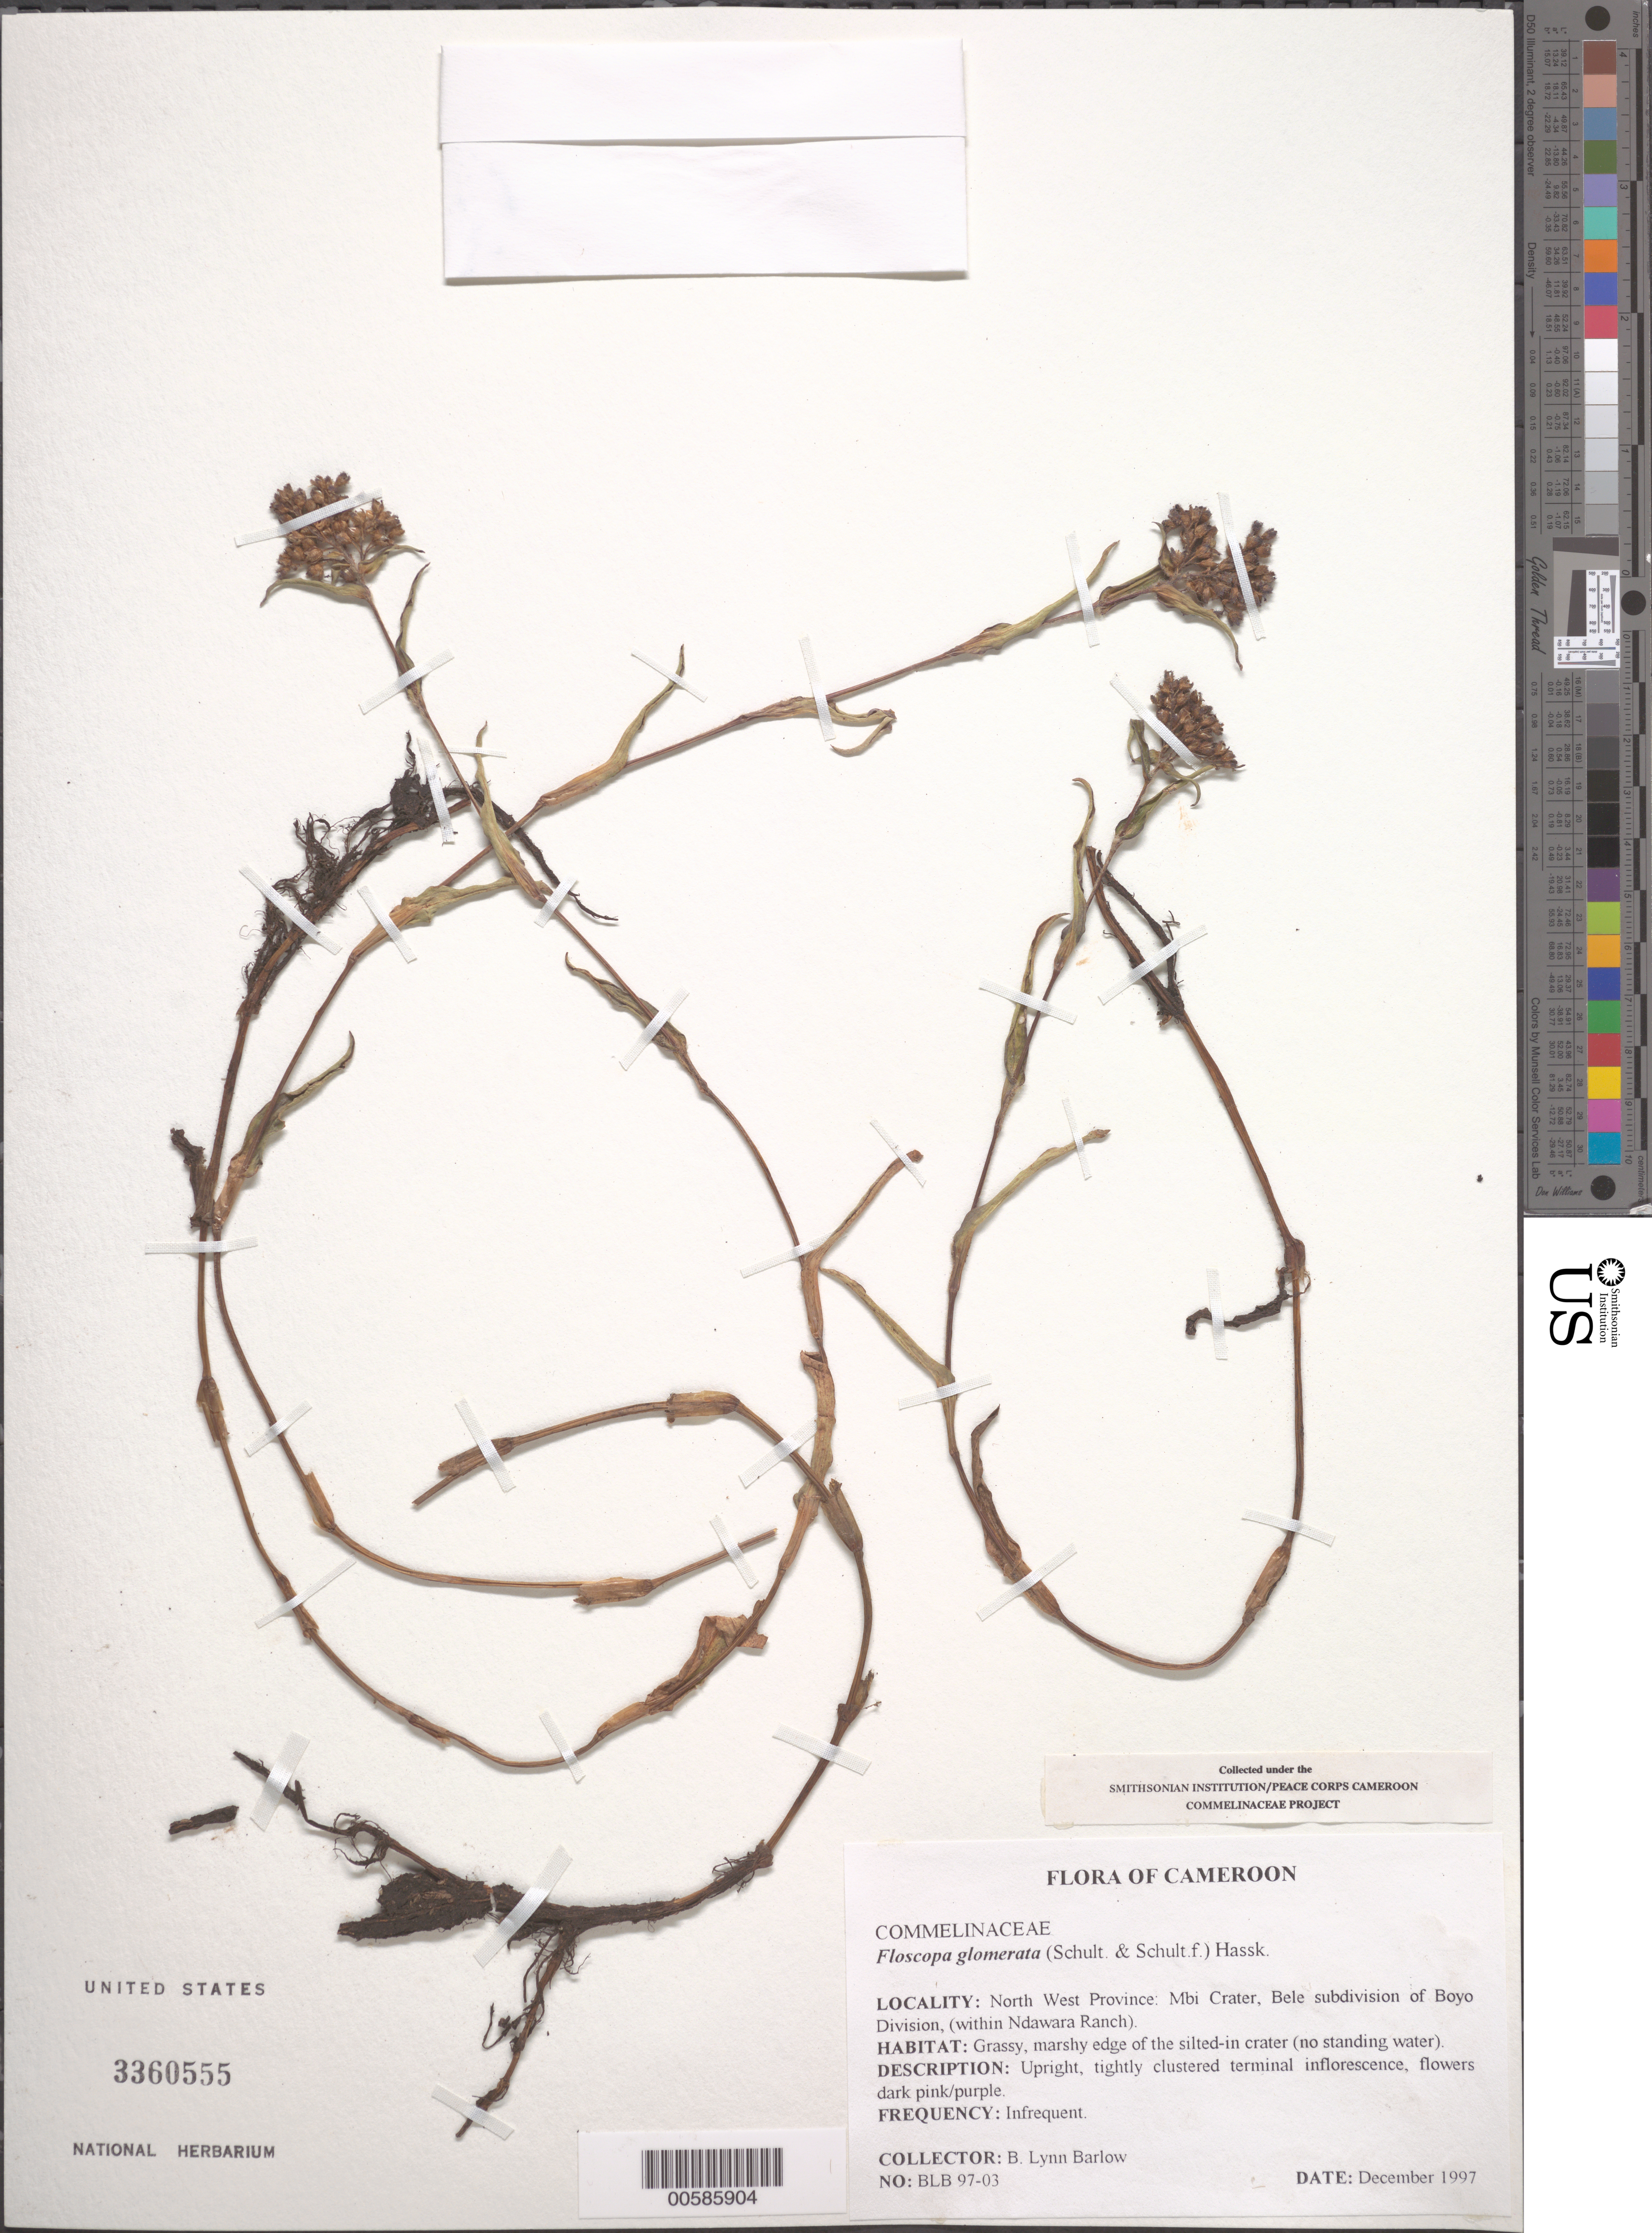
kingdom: Plantae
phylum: Tracheophyta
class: Liliopsida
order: Commelinales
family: Commelinaceae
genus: Floscopa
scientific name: Floscopa glomerata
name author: (Willd. ex Schult. & Schult. f.) Hassk.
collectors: Lynn Barlow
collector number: BLB 97-03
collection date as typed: Dec 1997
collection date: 1997-12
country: Cameroon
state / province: Nord-ouest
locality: Mbi crater, bele subdivision of boyo div.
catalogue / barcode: US 3360555